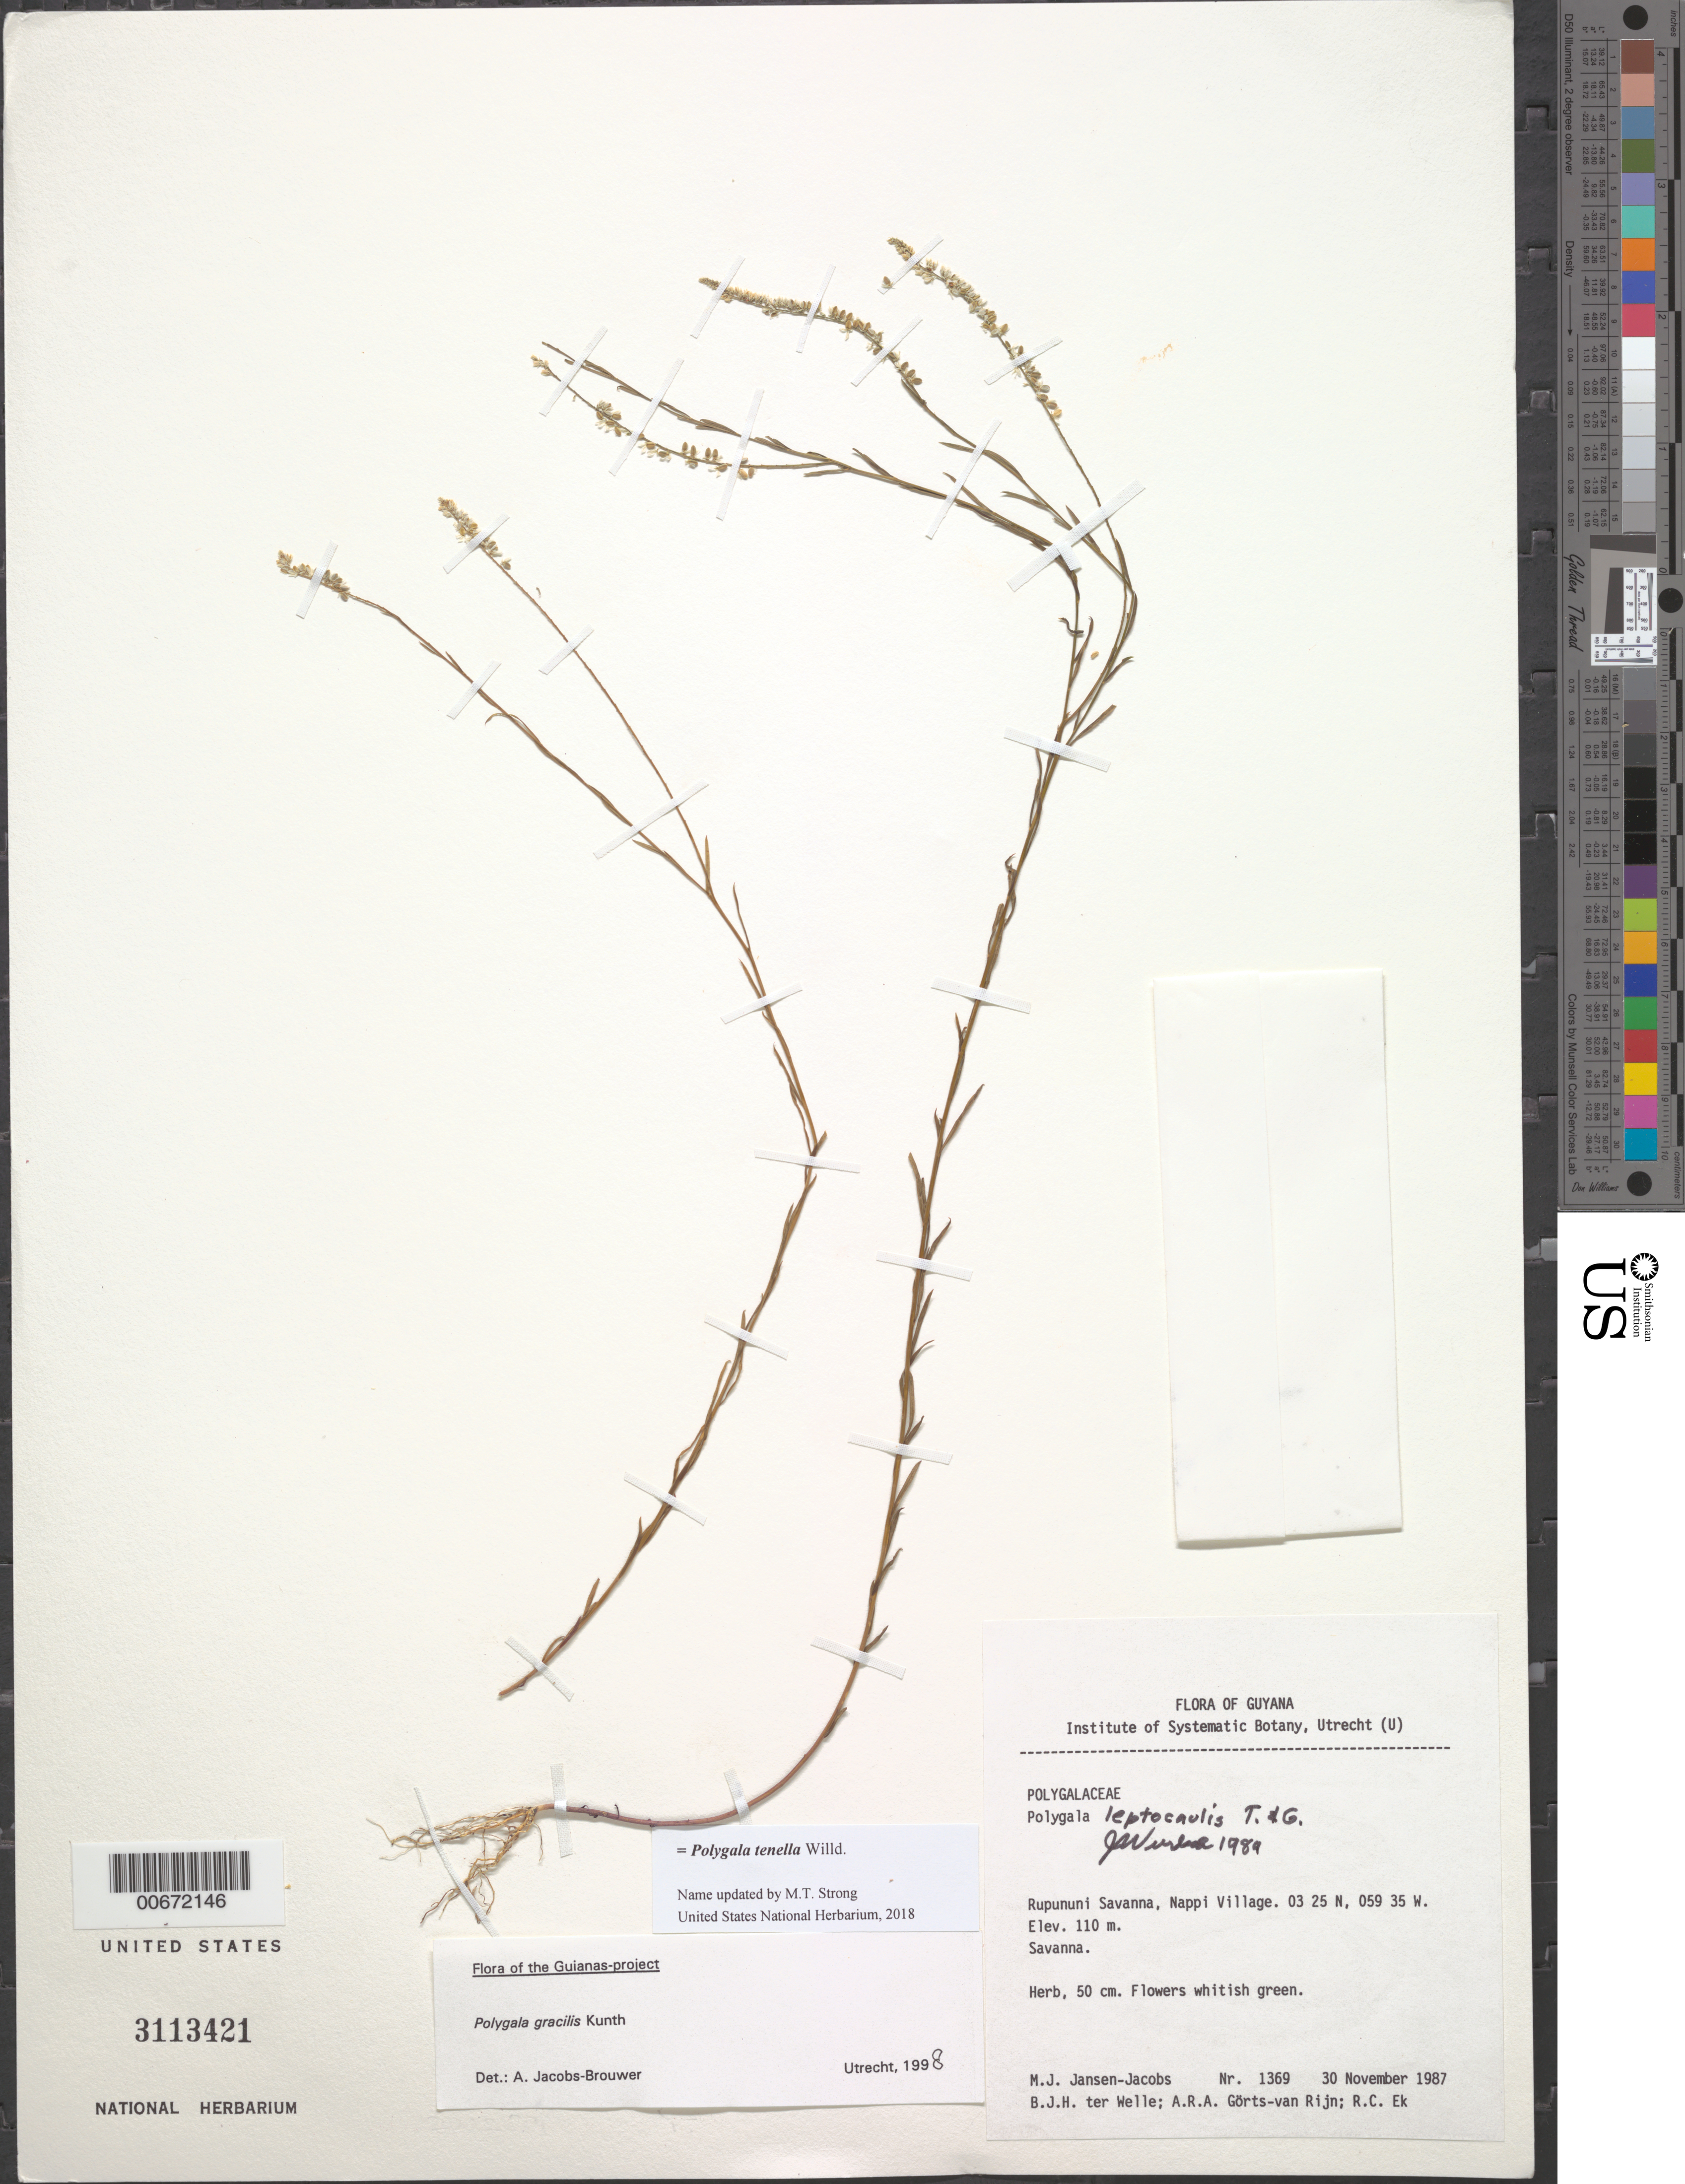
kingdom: Plantae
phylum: Tracheophyta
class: Magnoliopsida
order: Fabales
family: Polygalaceae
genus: Polygala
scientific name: Polygala tenella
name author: Willd.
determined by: Bernardi, L.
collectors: M. J. Jansen-Jacobs, B. Welle, A. .R. A. Görts-van Rijn & R. C. Ek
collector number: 1369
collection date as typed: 30-Nov-87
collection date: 1987-11-30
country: Guyana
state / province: U. Takutu-U. Essequibo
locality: Nappi Village, Rupununi Savanna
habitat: Savanna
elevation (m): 110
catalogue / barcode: US 3113421